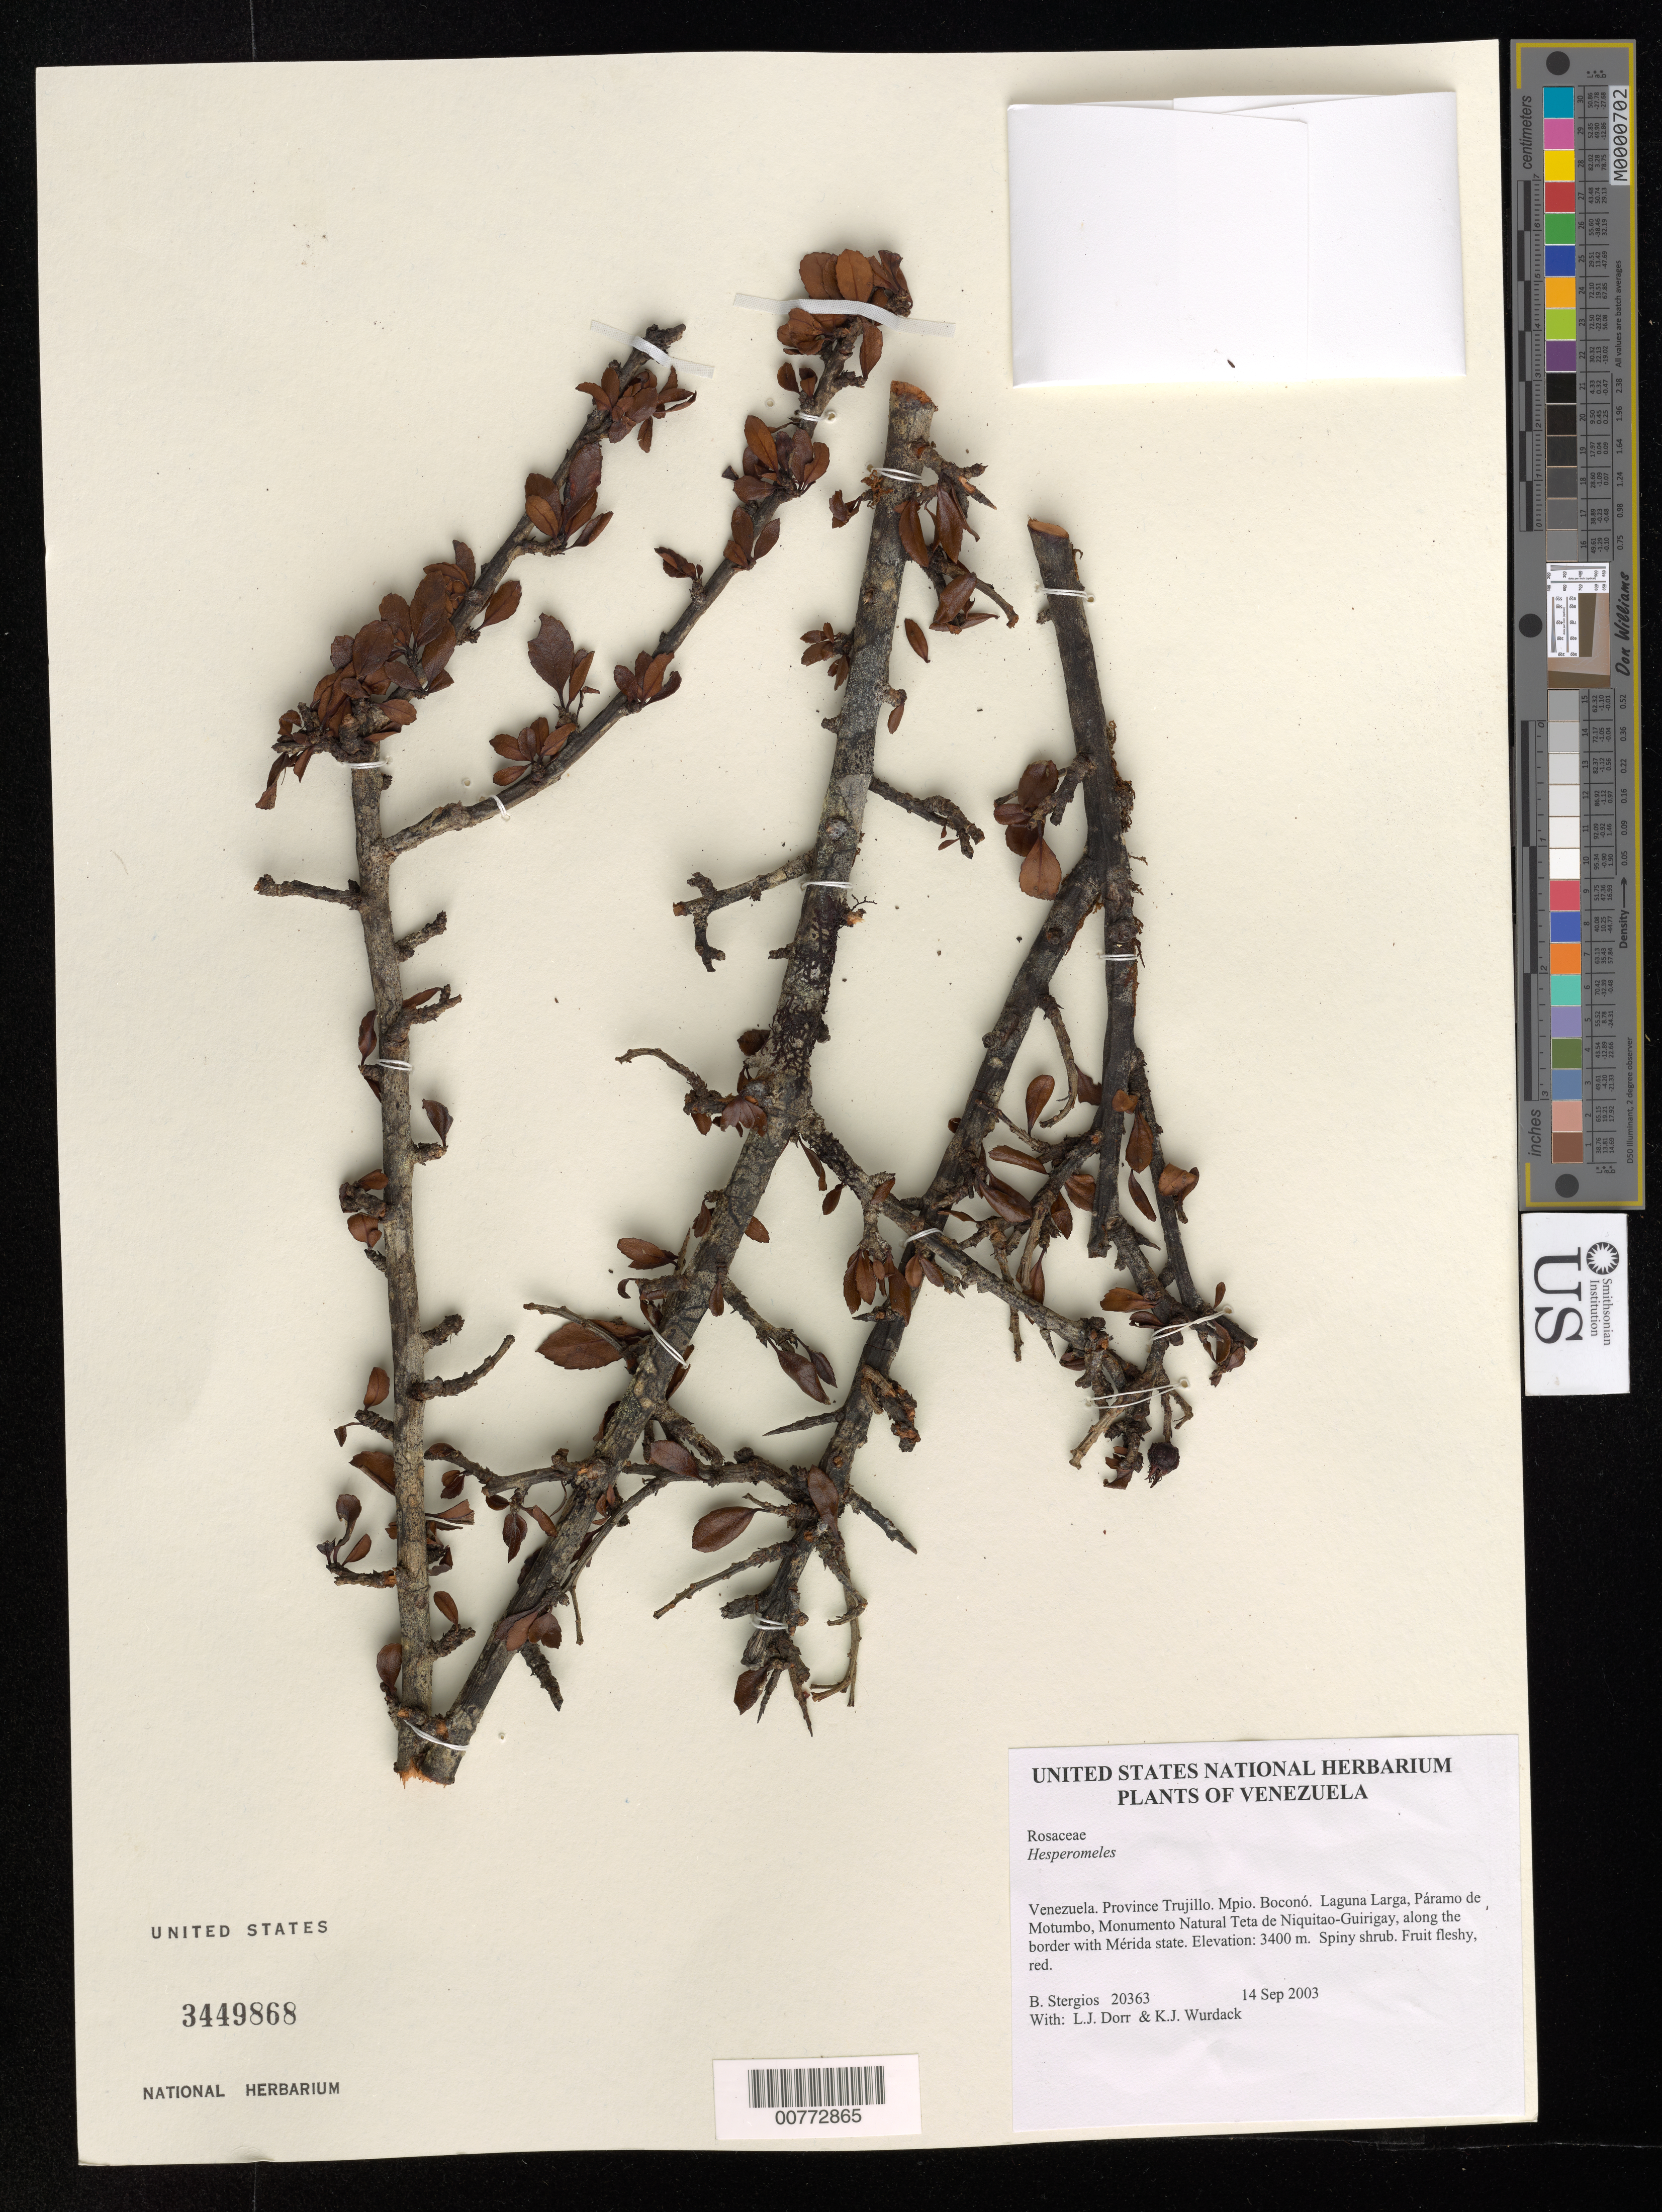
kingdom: Plantae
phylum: Tracheophyta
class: Magnoliopsida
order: Rosales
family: Rosaceae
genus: Hesperomeles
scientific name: Hesperomeles sp.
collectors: B. G. Stergios, L. J. Dorr & K. Wurdack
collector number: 20363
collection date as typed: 14 Sep 2003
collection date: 2003-09-14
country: Venezuela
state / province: Trujillo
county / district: Boconó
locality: Laguna Larga, Páramo de Motumbo, Monumento Natural Teta de Niquitao-Guirigay, along the border with Mérida state.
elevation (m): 3400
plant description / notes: PORT, US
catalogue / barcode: US 3449868